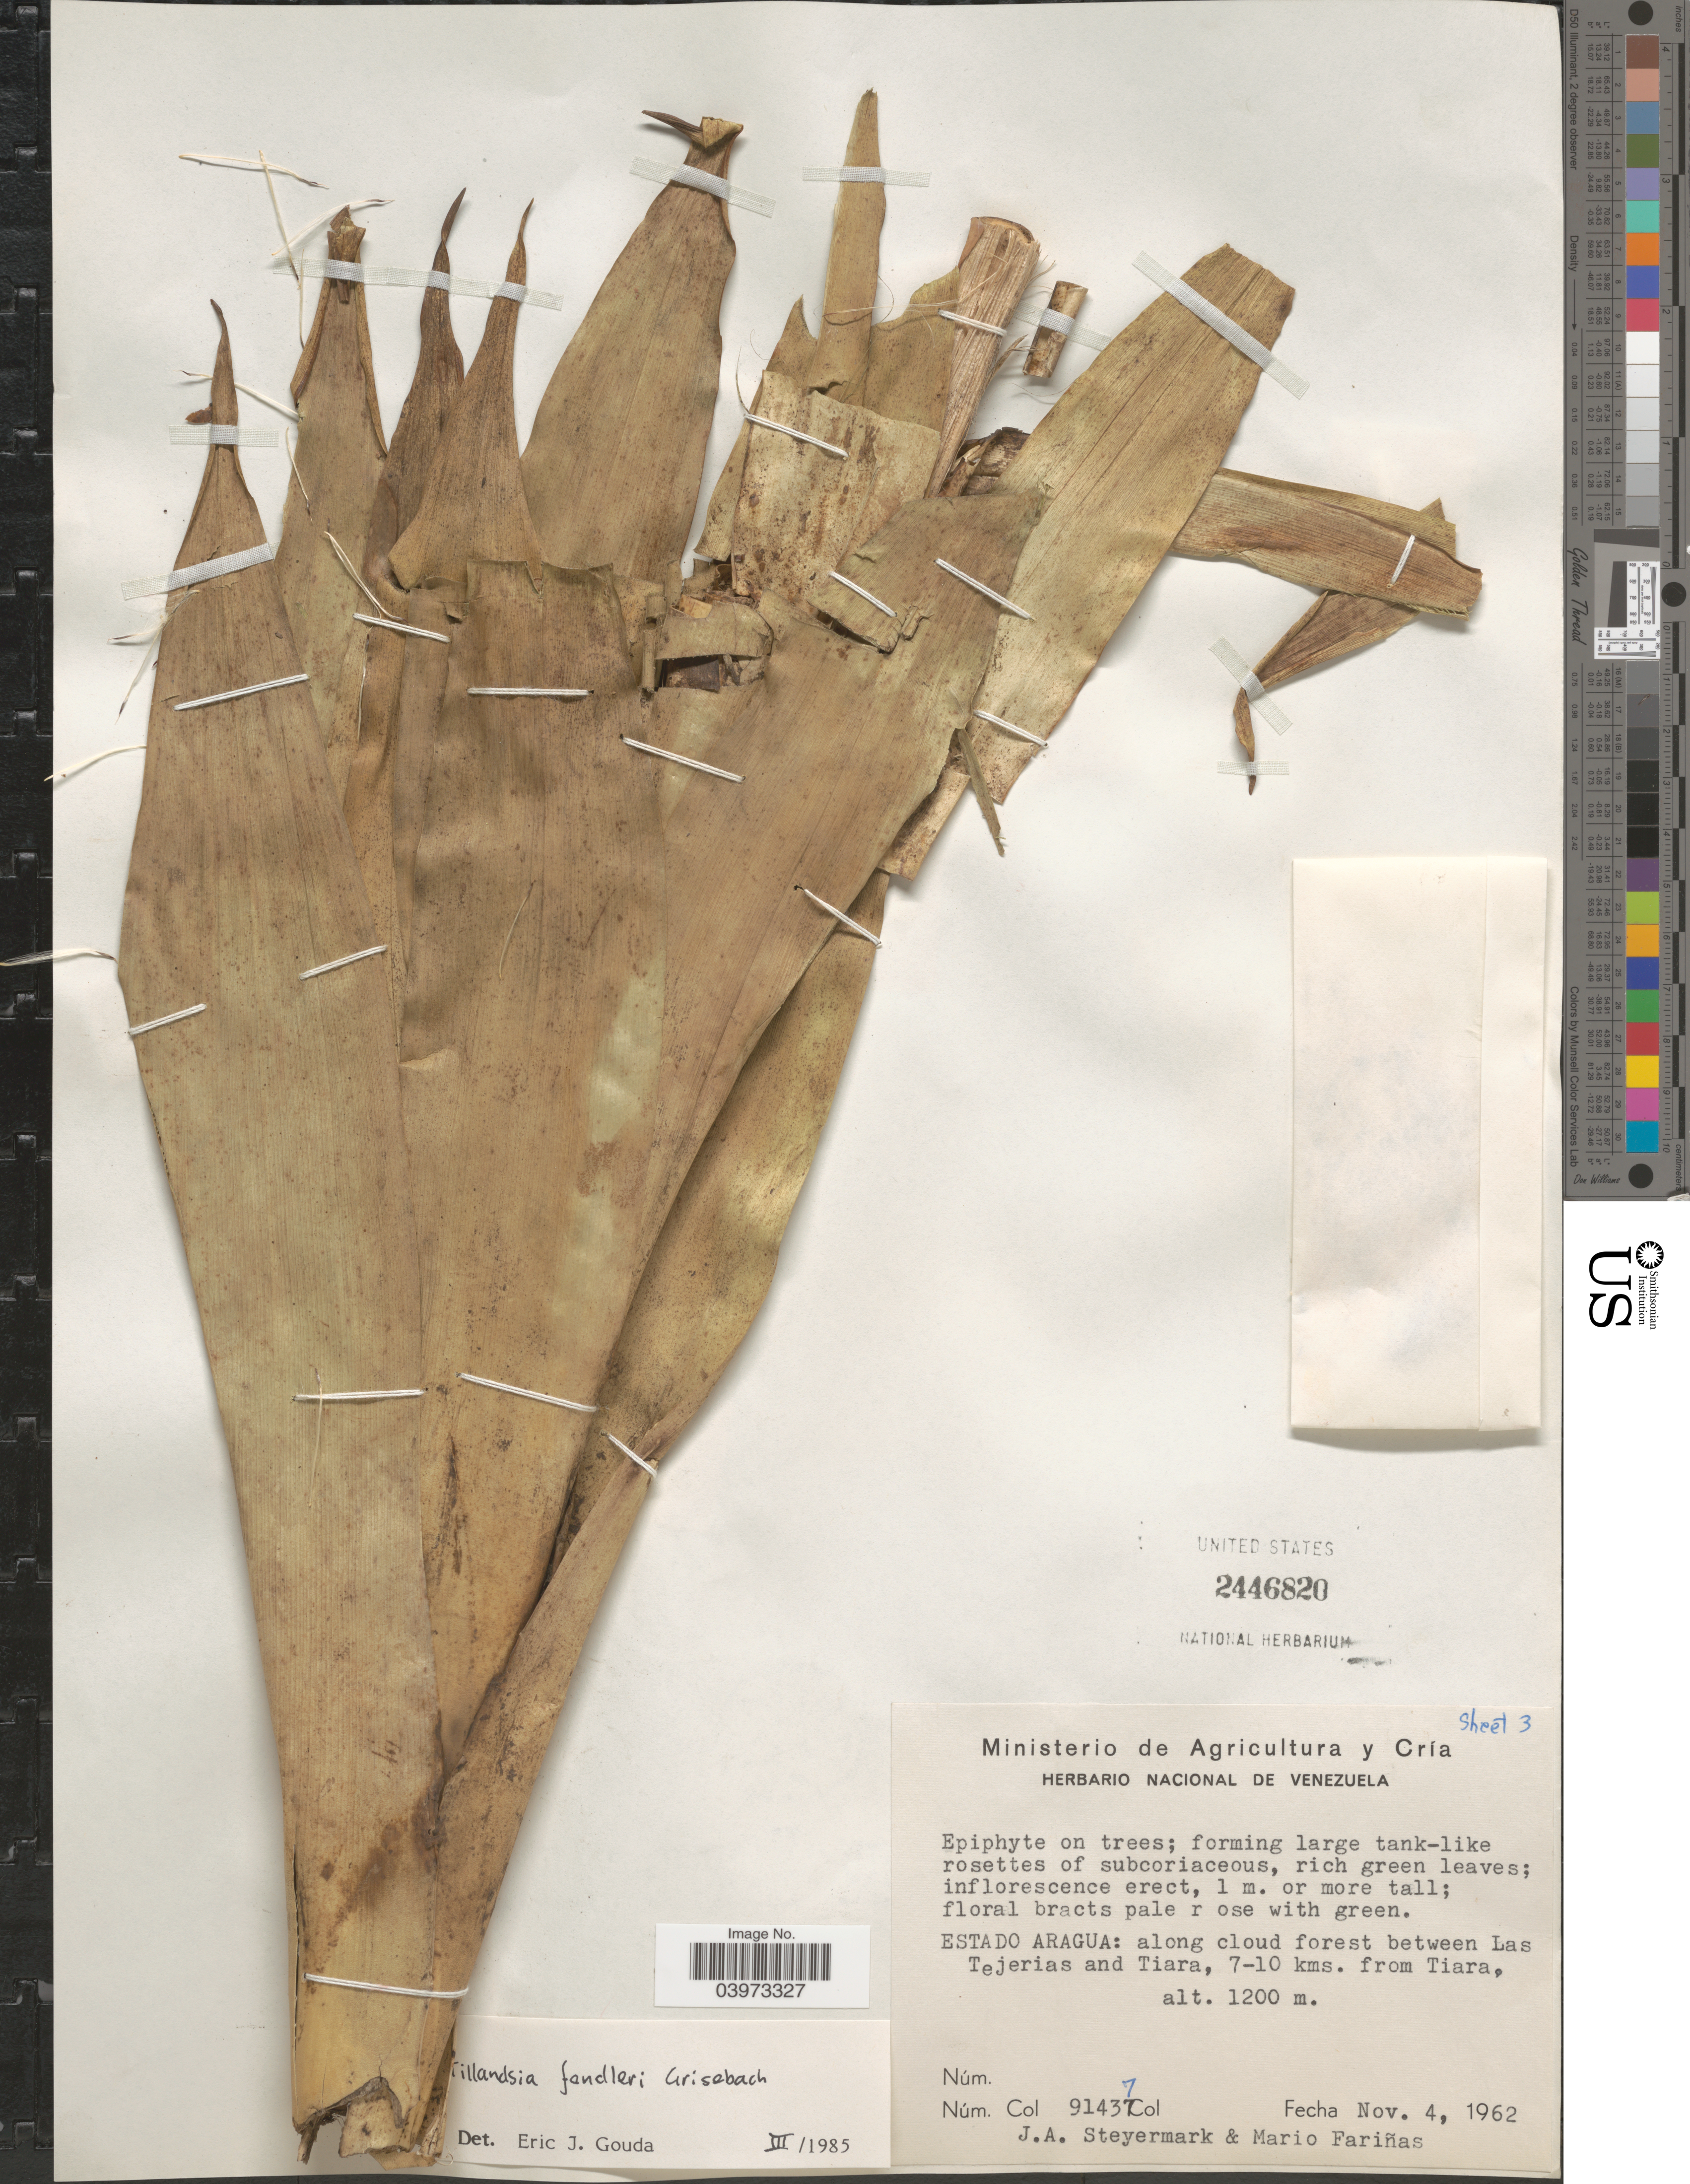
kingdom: Plantae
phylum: Tracheophyta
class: Liliopsida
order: Poales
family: Bromeliaceae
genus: Tillandsia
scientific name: Tillandsia fendleri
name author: Griseb.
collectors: J. Steyermark & M. Fariñas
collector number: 91437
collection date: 1962-11-04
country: Venezuela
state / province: Aragua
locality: Along cloud forest between Las Tejerias and Tiara, 7-10 kms. from Tiara.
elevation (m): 1200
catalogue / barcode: US 2446820